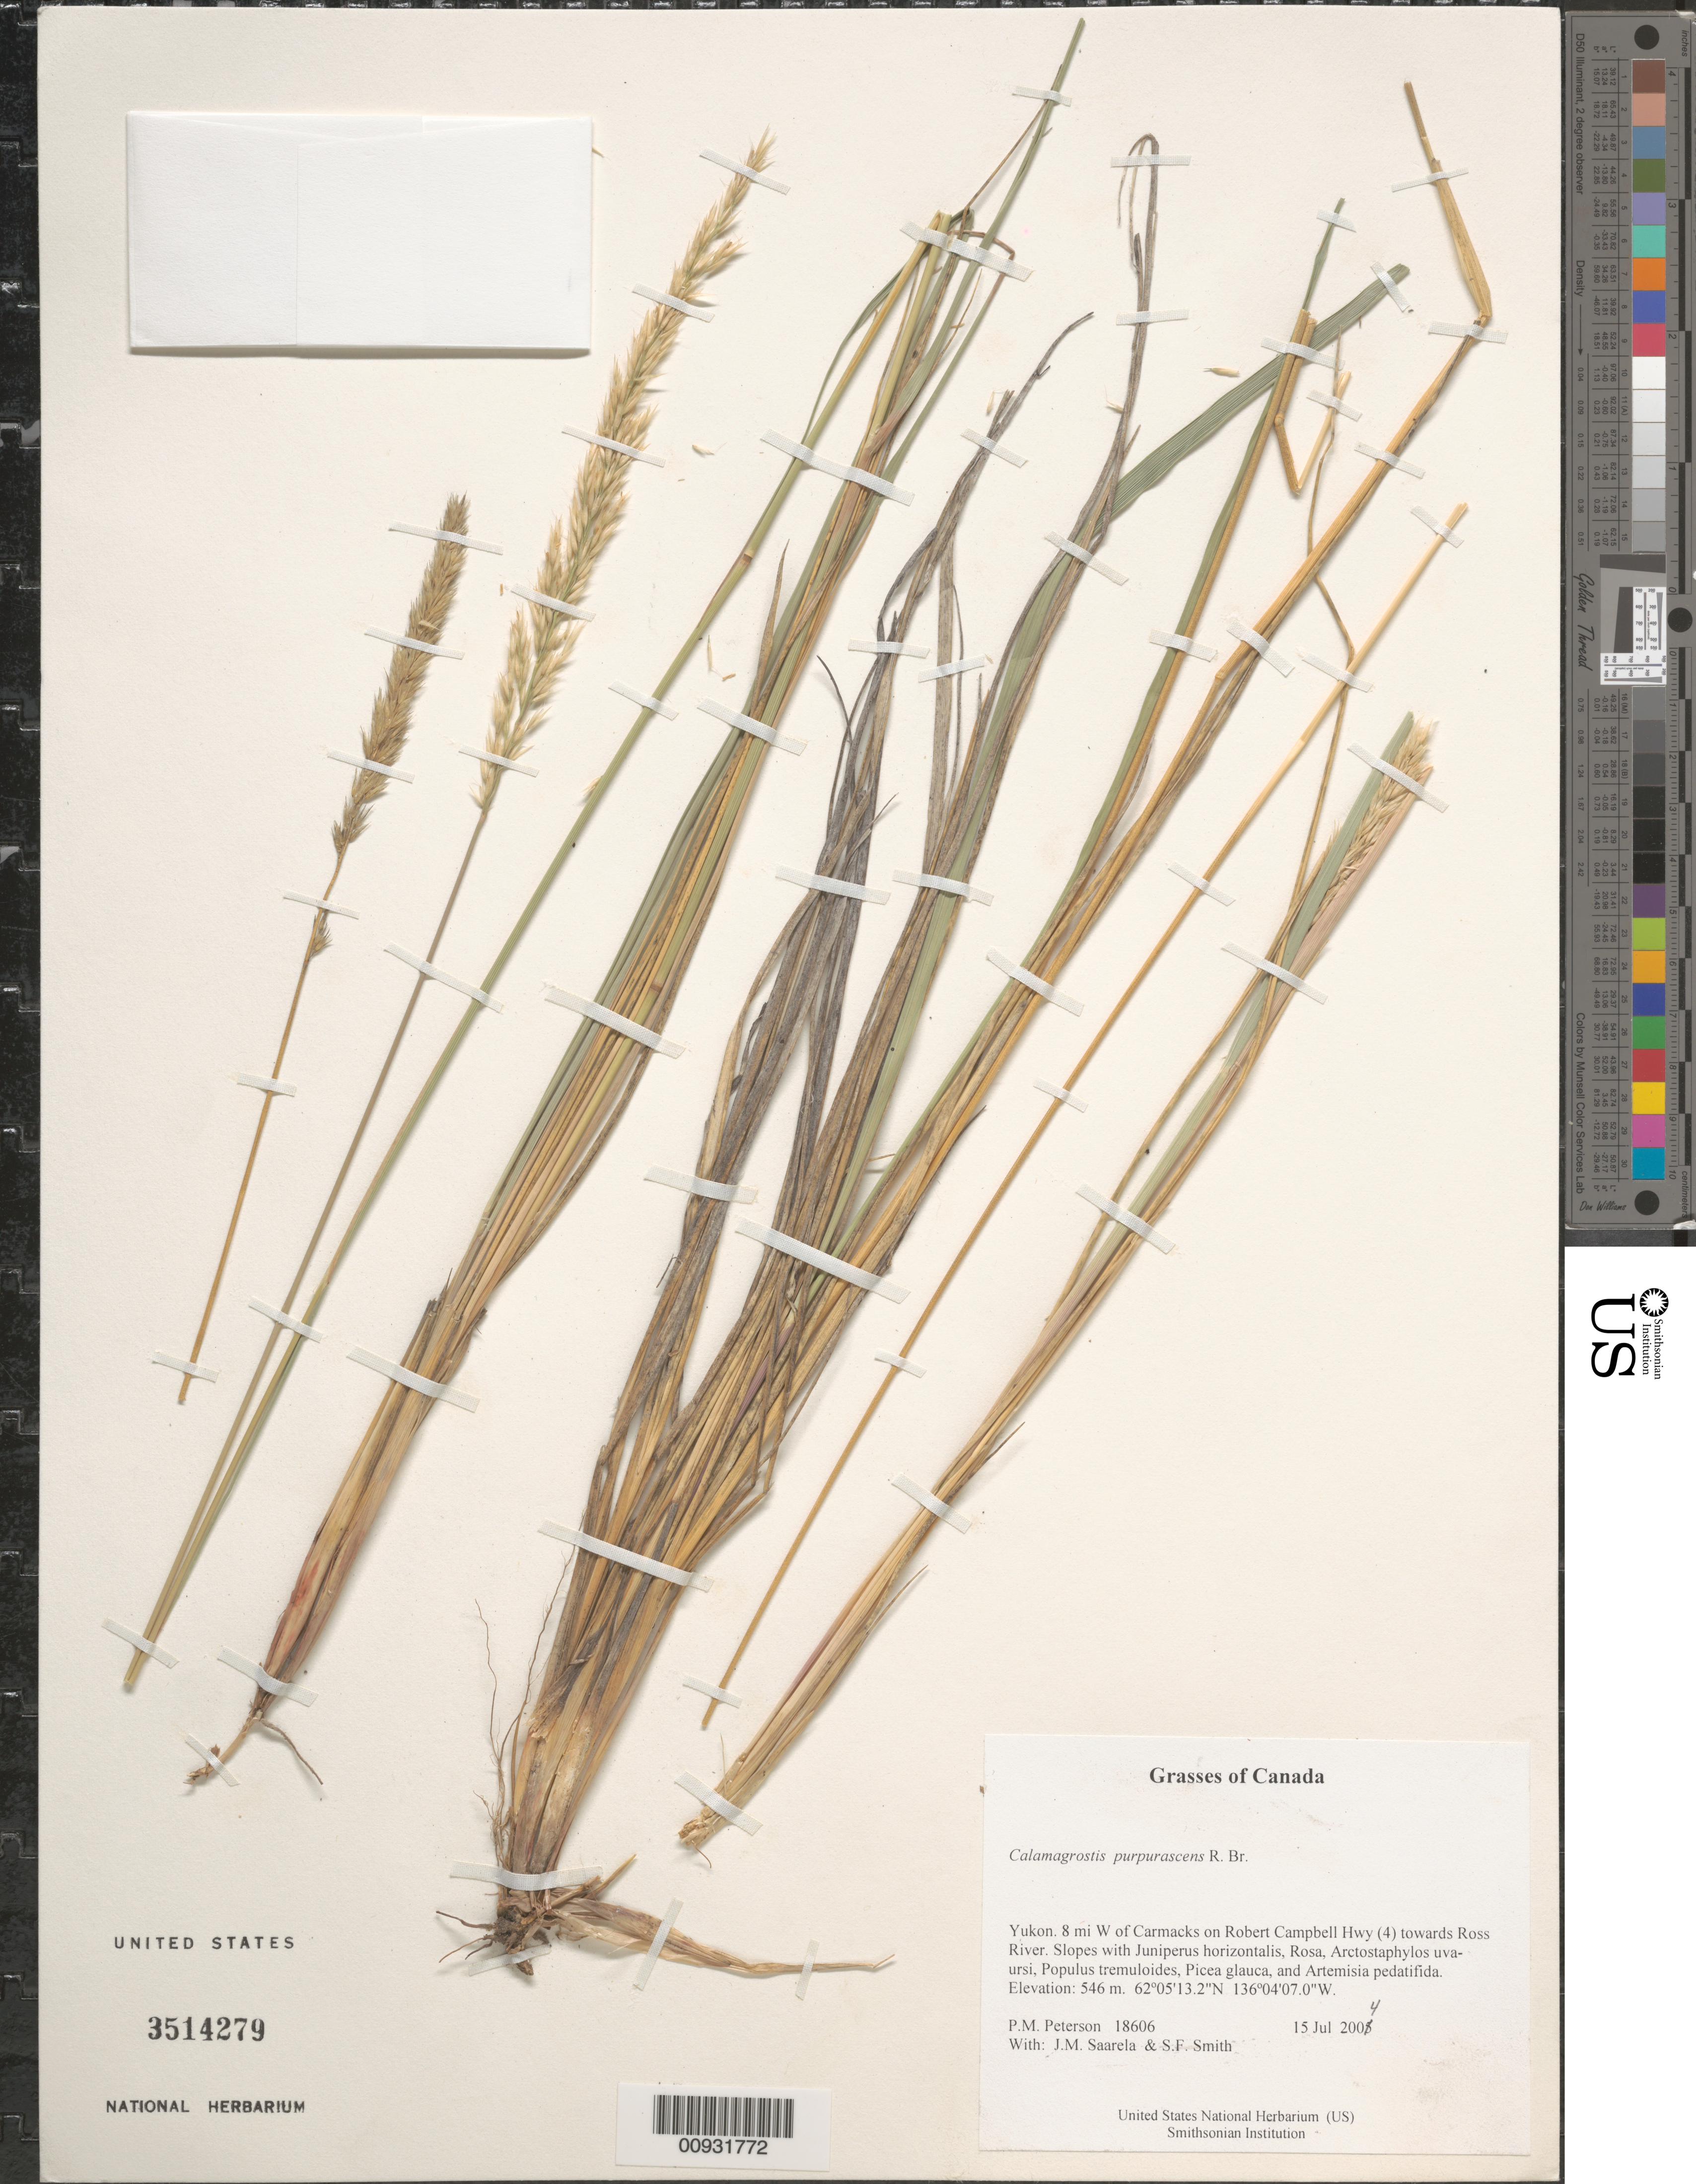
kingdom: Plantae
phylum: Tracheophyta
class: Liliopsida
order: Poales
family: Poaceae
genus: Calamagrostis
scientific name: Calamagrostis purpurascens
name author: R. Br.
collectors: P. M. Peterson, J. Saarela & S.F. Smith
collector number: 18606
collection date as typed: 15 Jul 2004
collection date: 2004-07-15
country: Canada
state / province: Yukon Territory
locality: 8 mi W of Carmacks on Robert Campbell Hwy (4) towards Ross River. Slopes with Juniperus horizontalis, Rosa, Arctostaphylos uva-ursi, Populus tremuloides, Picea glauca, and Artemisia pedatifida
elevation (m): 546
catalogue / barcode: US 3514279